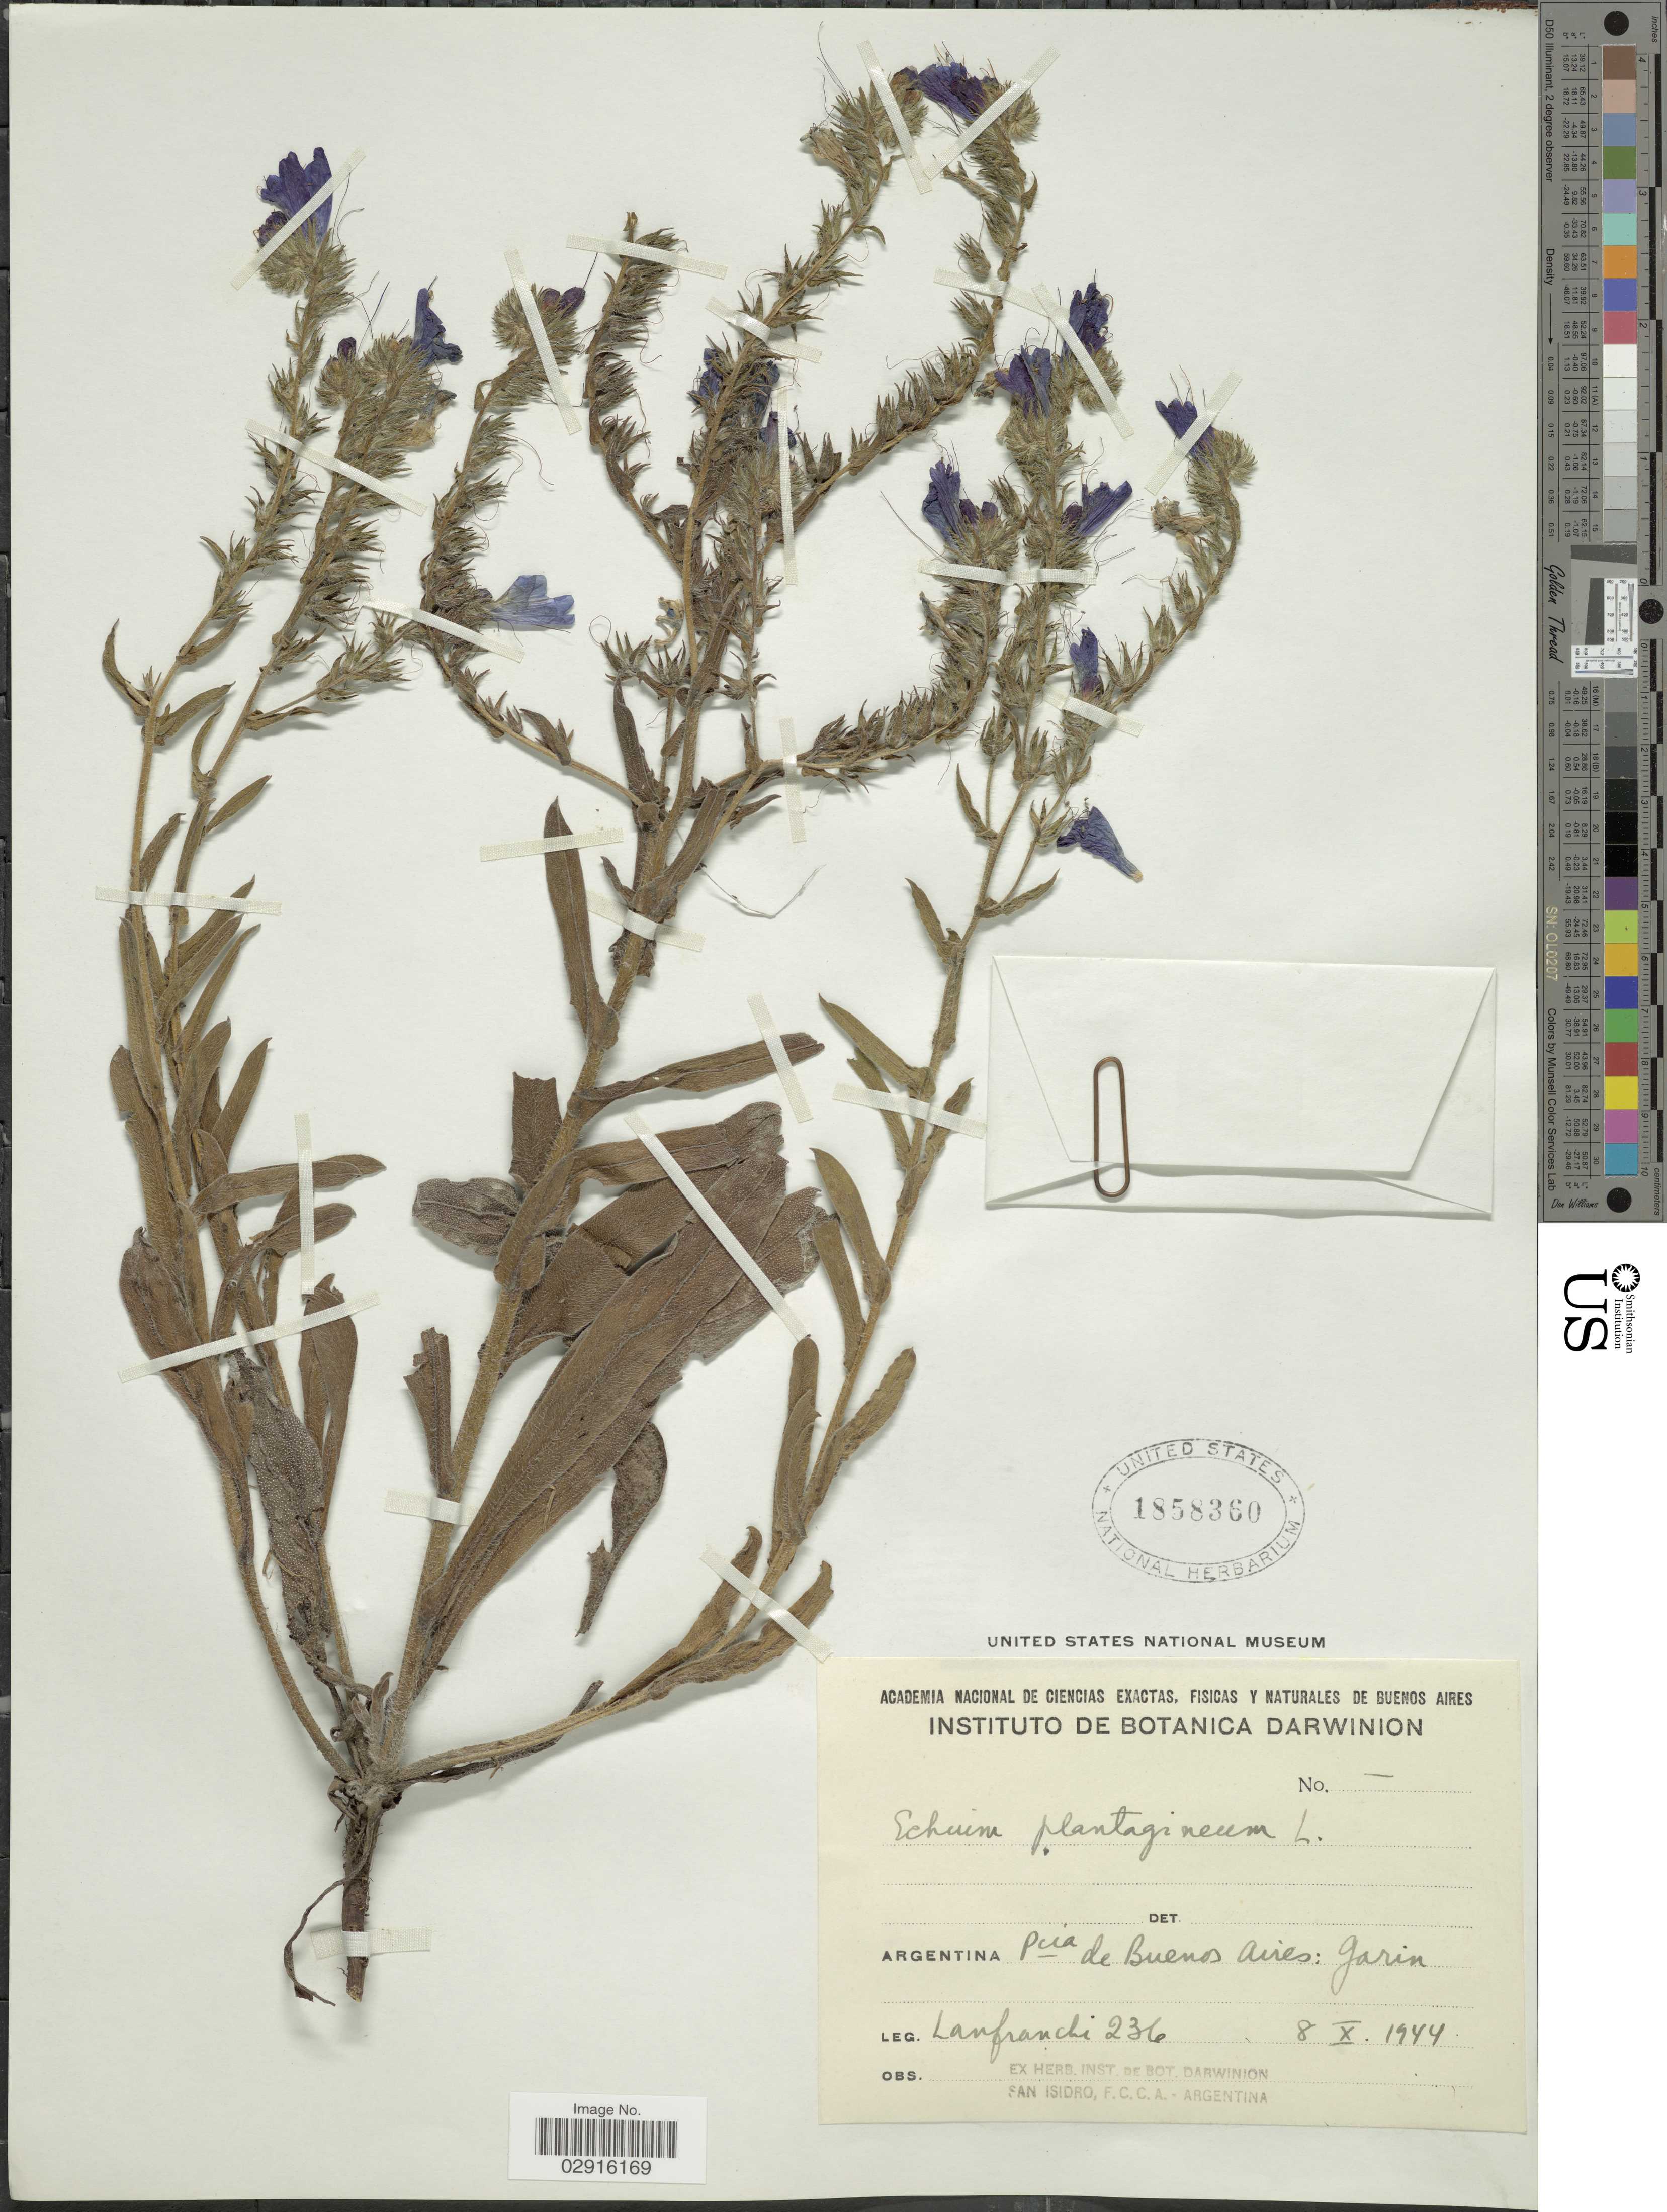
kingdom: Plantae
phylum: Tracheophyta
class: Magnoliopsida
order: Boraginales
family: Boraginaceae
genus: Echium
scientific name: Echium plantagineum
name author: L.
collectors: Lanfranchi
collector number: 236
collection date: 1944-10-08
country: Argentina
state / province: Buenos Aires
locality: Pcia de Buenos Aires: garin.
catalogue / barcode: US 1858360